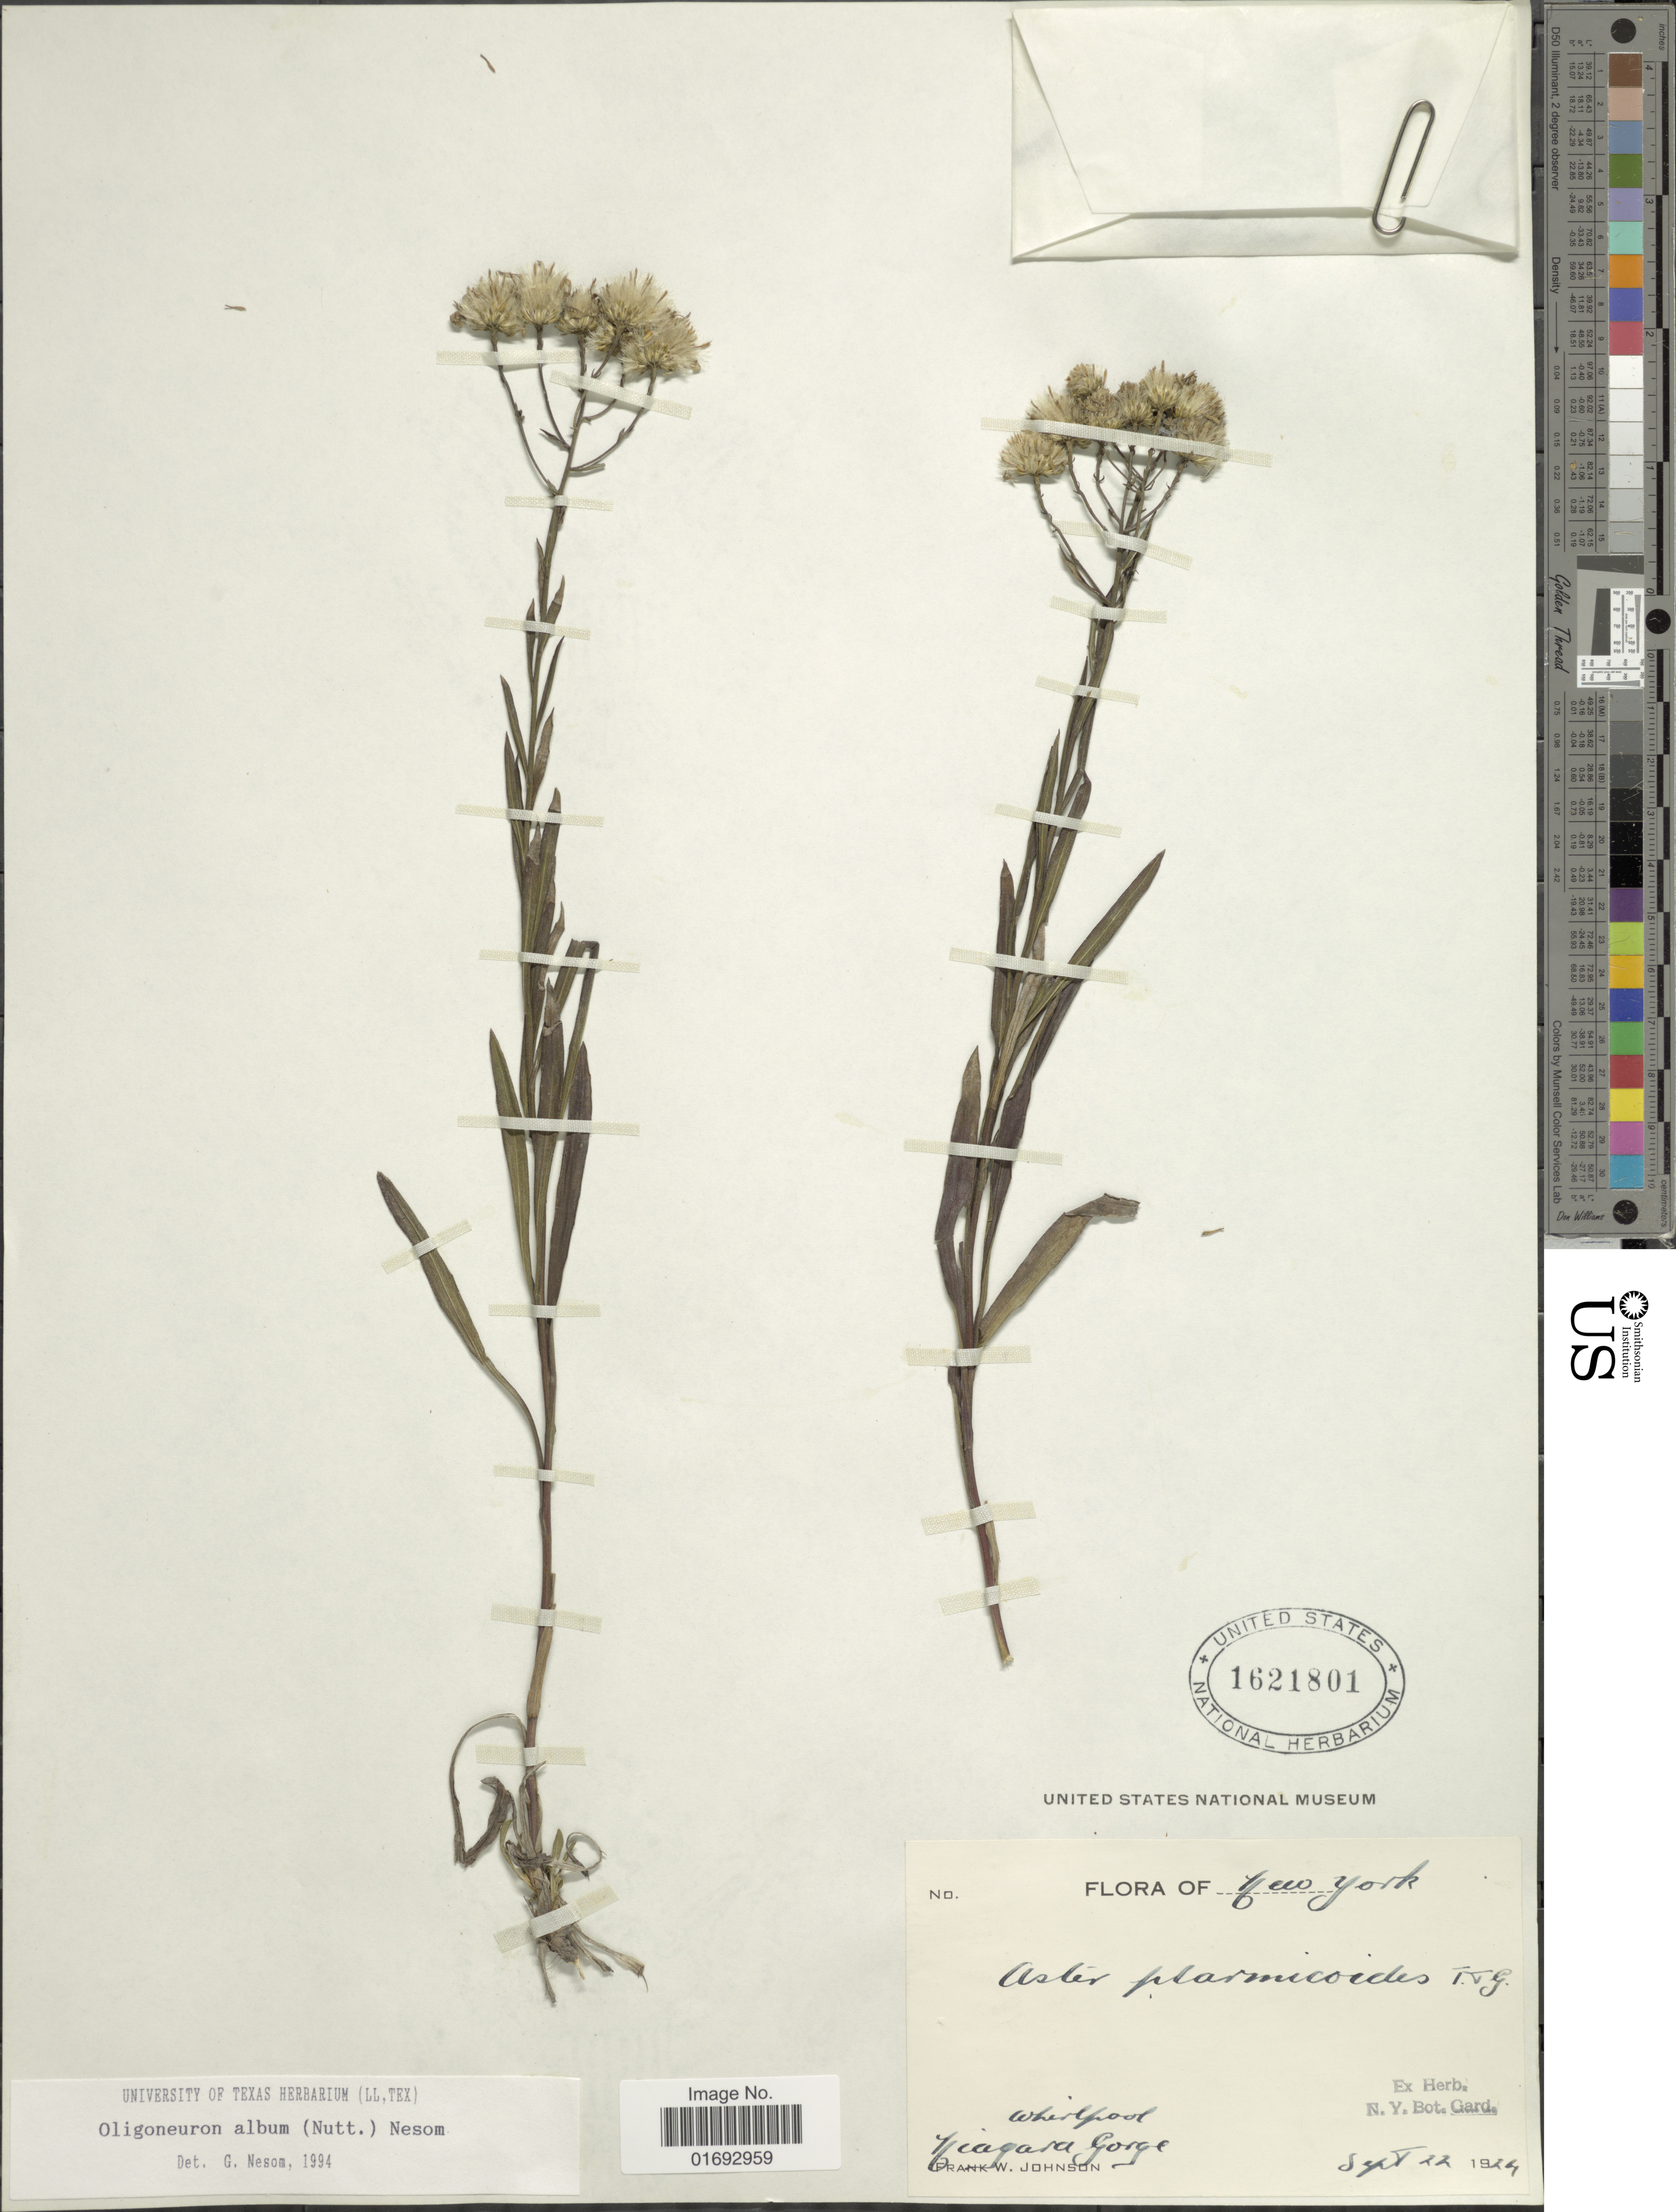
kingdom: Plantae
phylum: Tracheophyta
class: Magnoliopsida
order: Asterales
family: Asteraceae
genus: Oligoneuron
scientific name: Oligoneuron album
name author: (Nutt.) G.L. Nesom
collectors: F. W. Johnson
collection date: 1924-09-22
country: United States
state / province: New York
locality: Whirlpool, Nicagaru Gorge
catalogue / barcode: US 1621801